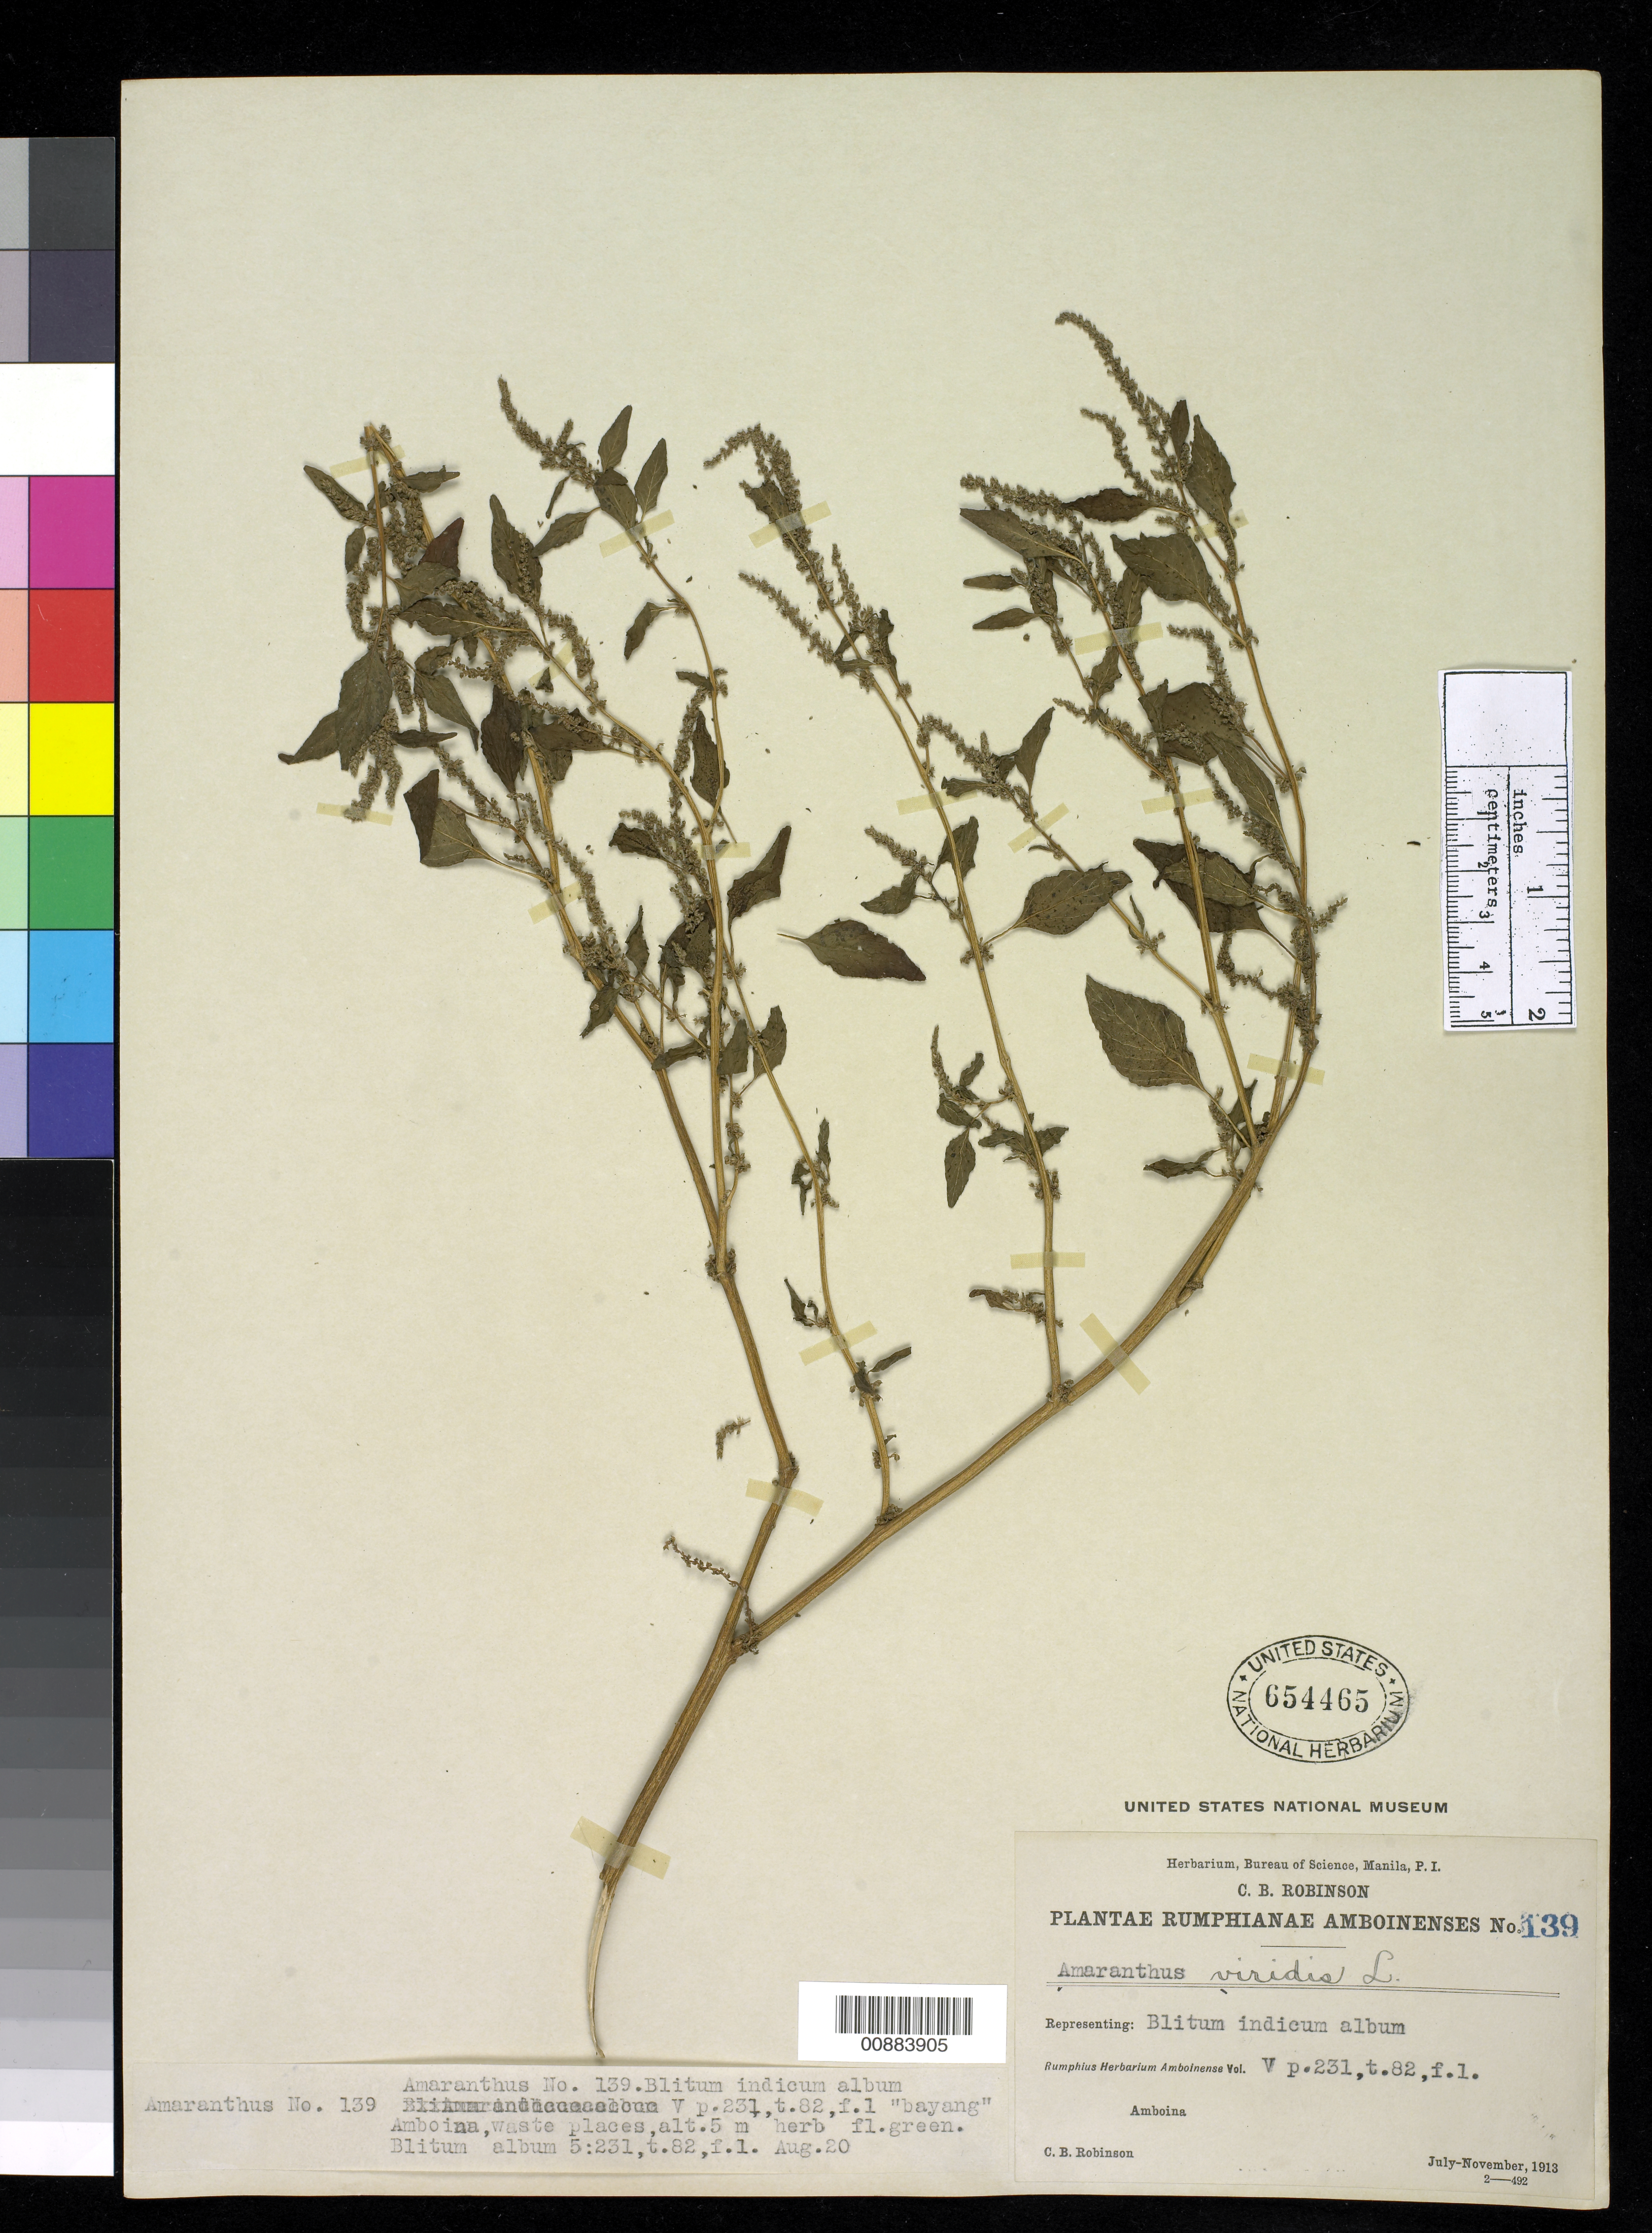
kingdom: Plantae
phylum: Tracheophyta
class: Magnoliopsida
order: Caryophyllales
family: Amaranthaceae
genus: Amaranthus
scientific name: Amaranthus viridis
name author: L.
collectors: C. Robinson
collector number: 139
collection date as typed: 20 Aug 1913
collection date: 1913-08-20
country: Indonesia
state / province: Maluku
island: Amboina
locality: Amboina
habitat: waste places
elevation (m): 5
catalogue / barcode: US 654465